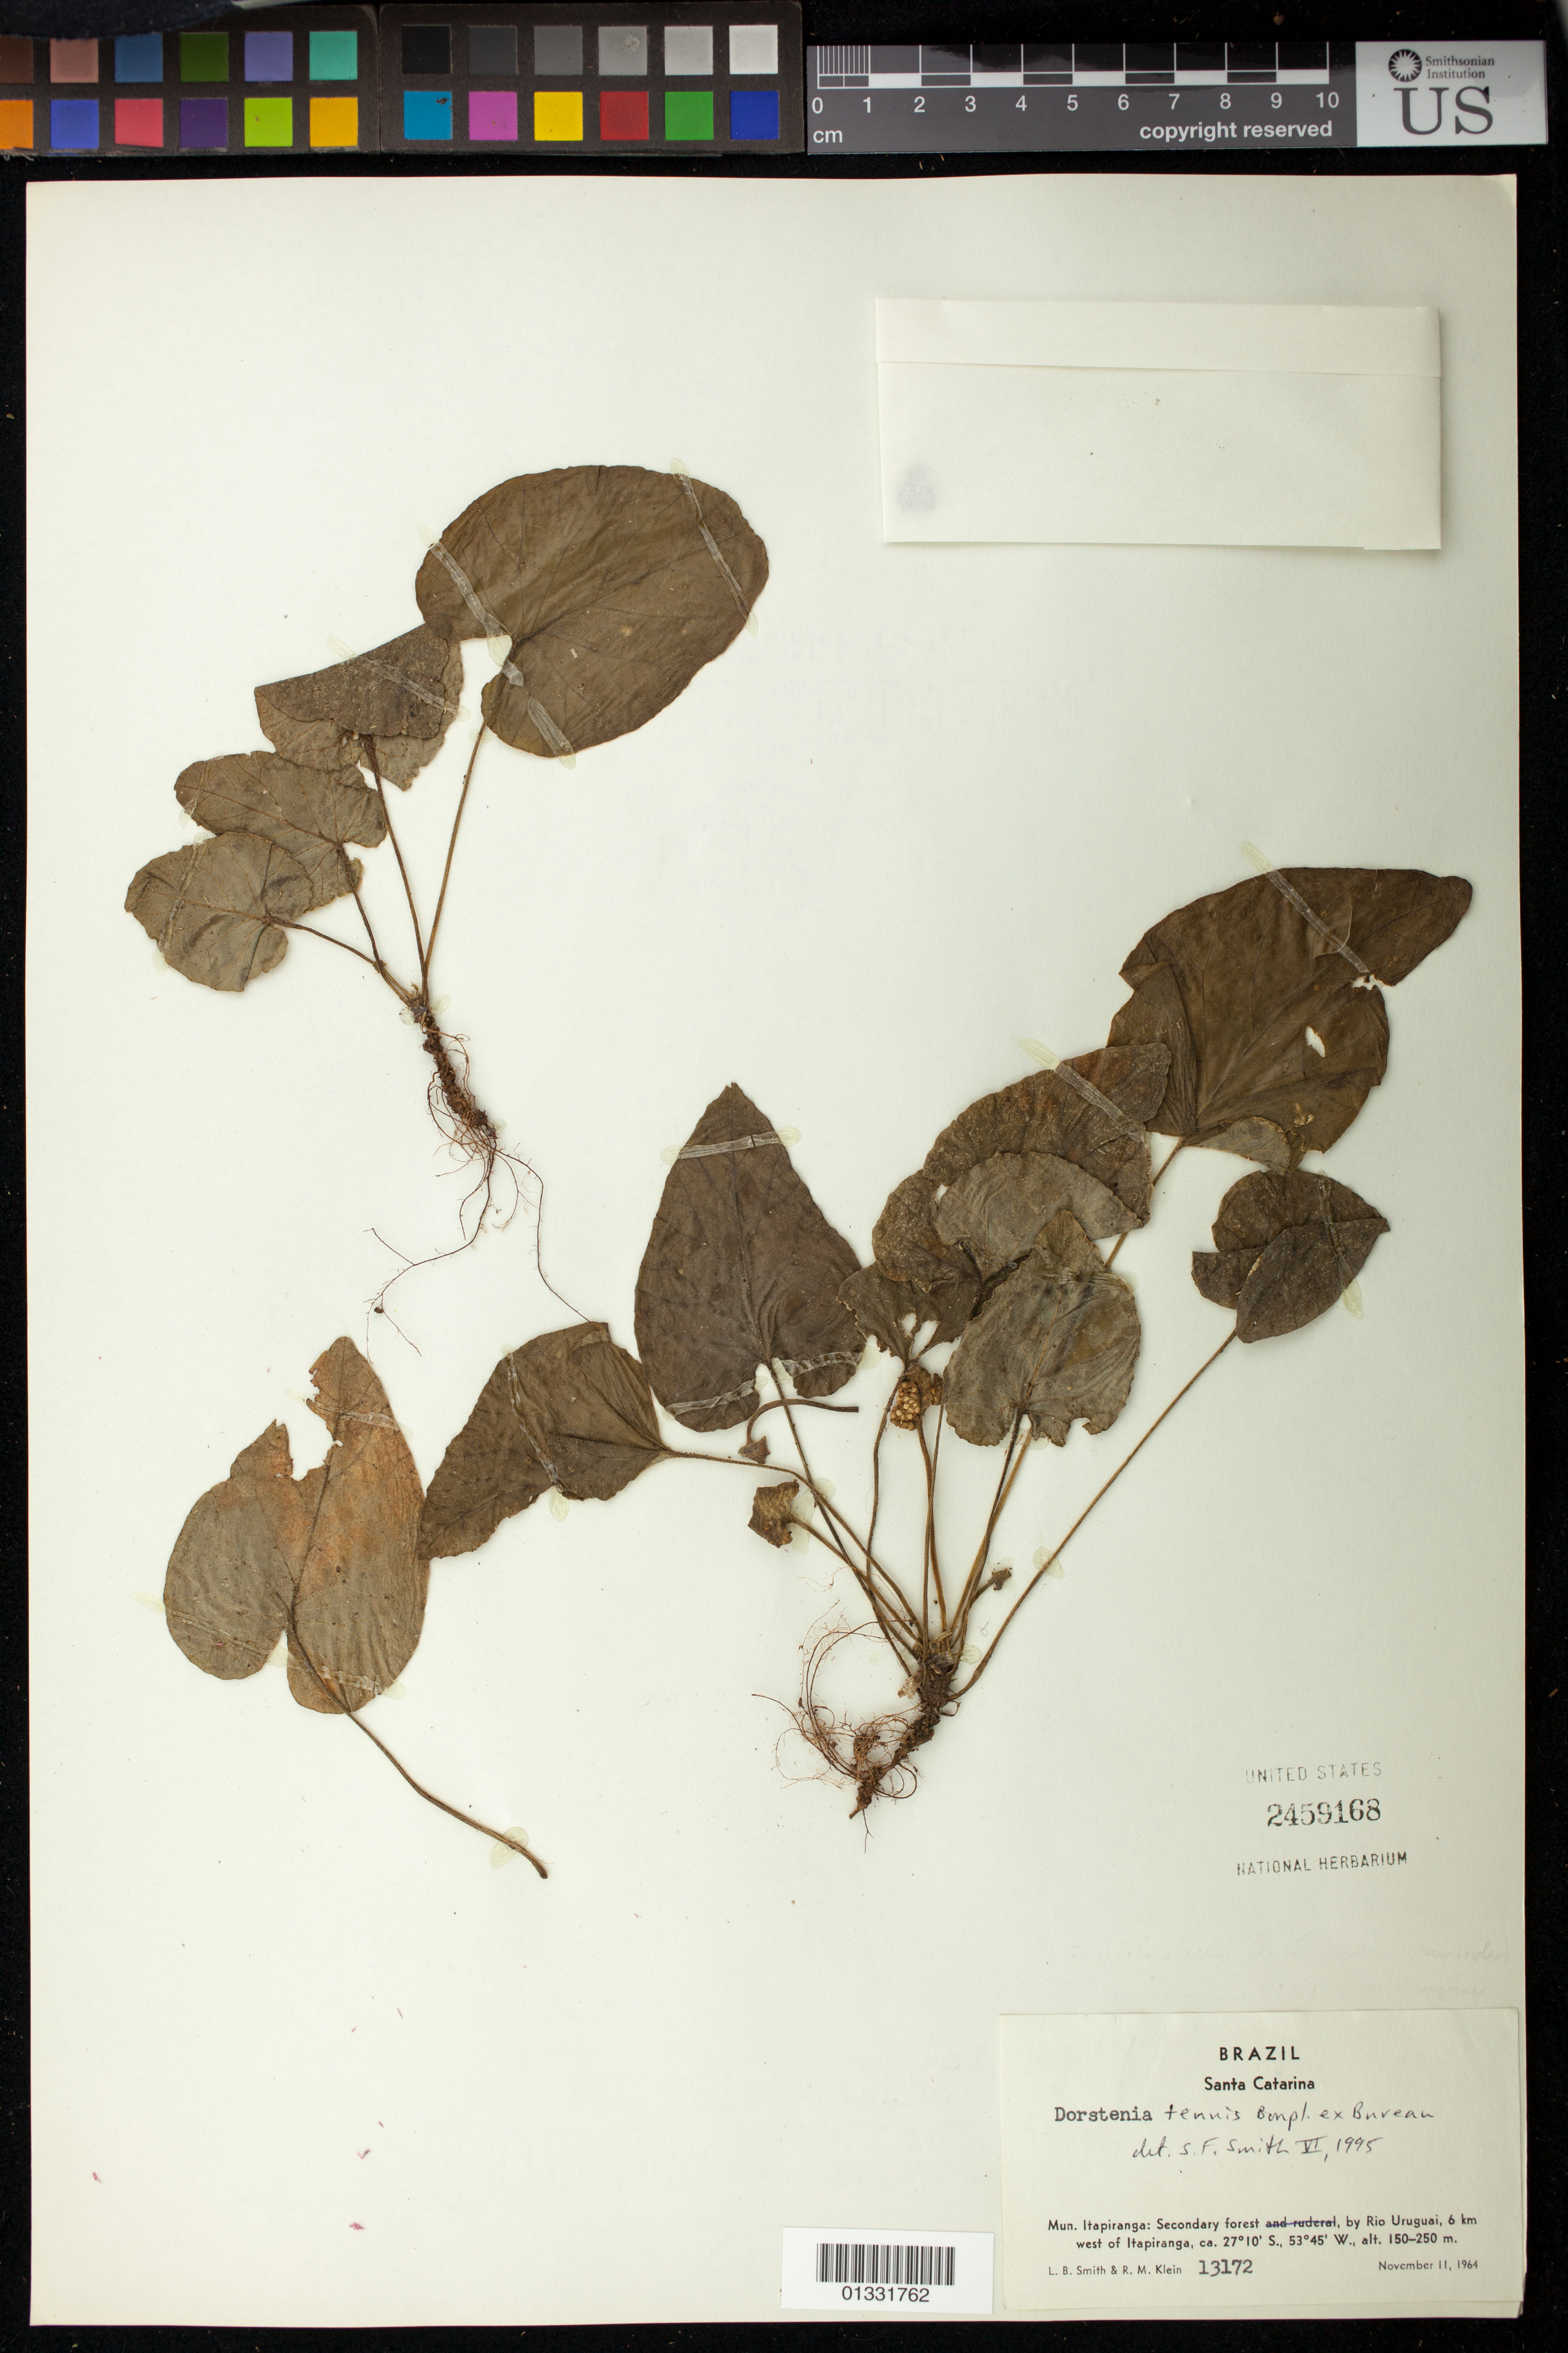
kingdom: Plantae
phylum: Tracheophyta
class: Magnoliopsida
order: Rosales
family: Moraceae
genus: Dorstenia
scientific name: Dorstenia tenuis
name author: Bonpl. ex Bureau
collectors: L. Smith & R. M. Klein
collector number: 13172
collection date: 1964-11-11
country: Brazil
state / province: Santa Catarina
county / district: Itapiranga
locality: By rio Uruguai, 6 km west of Itapiranga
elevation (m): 150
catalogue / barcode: US 2459168